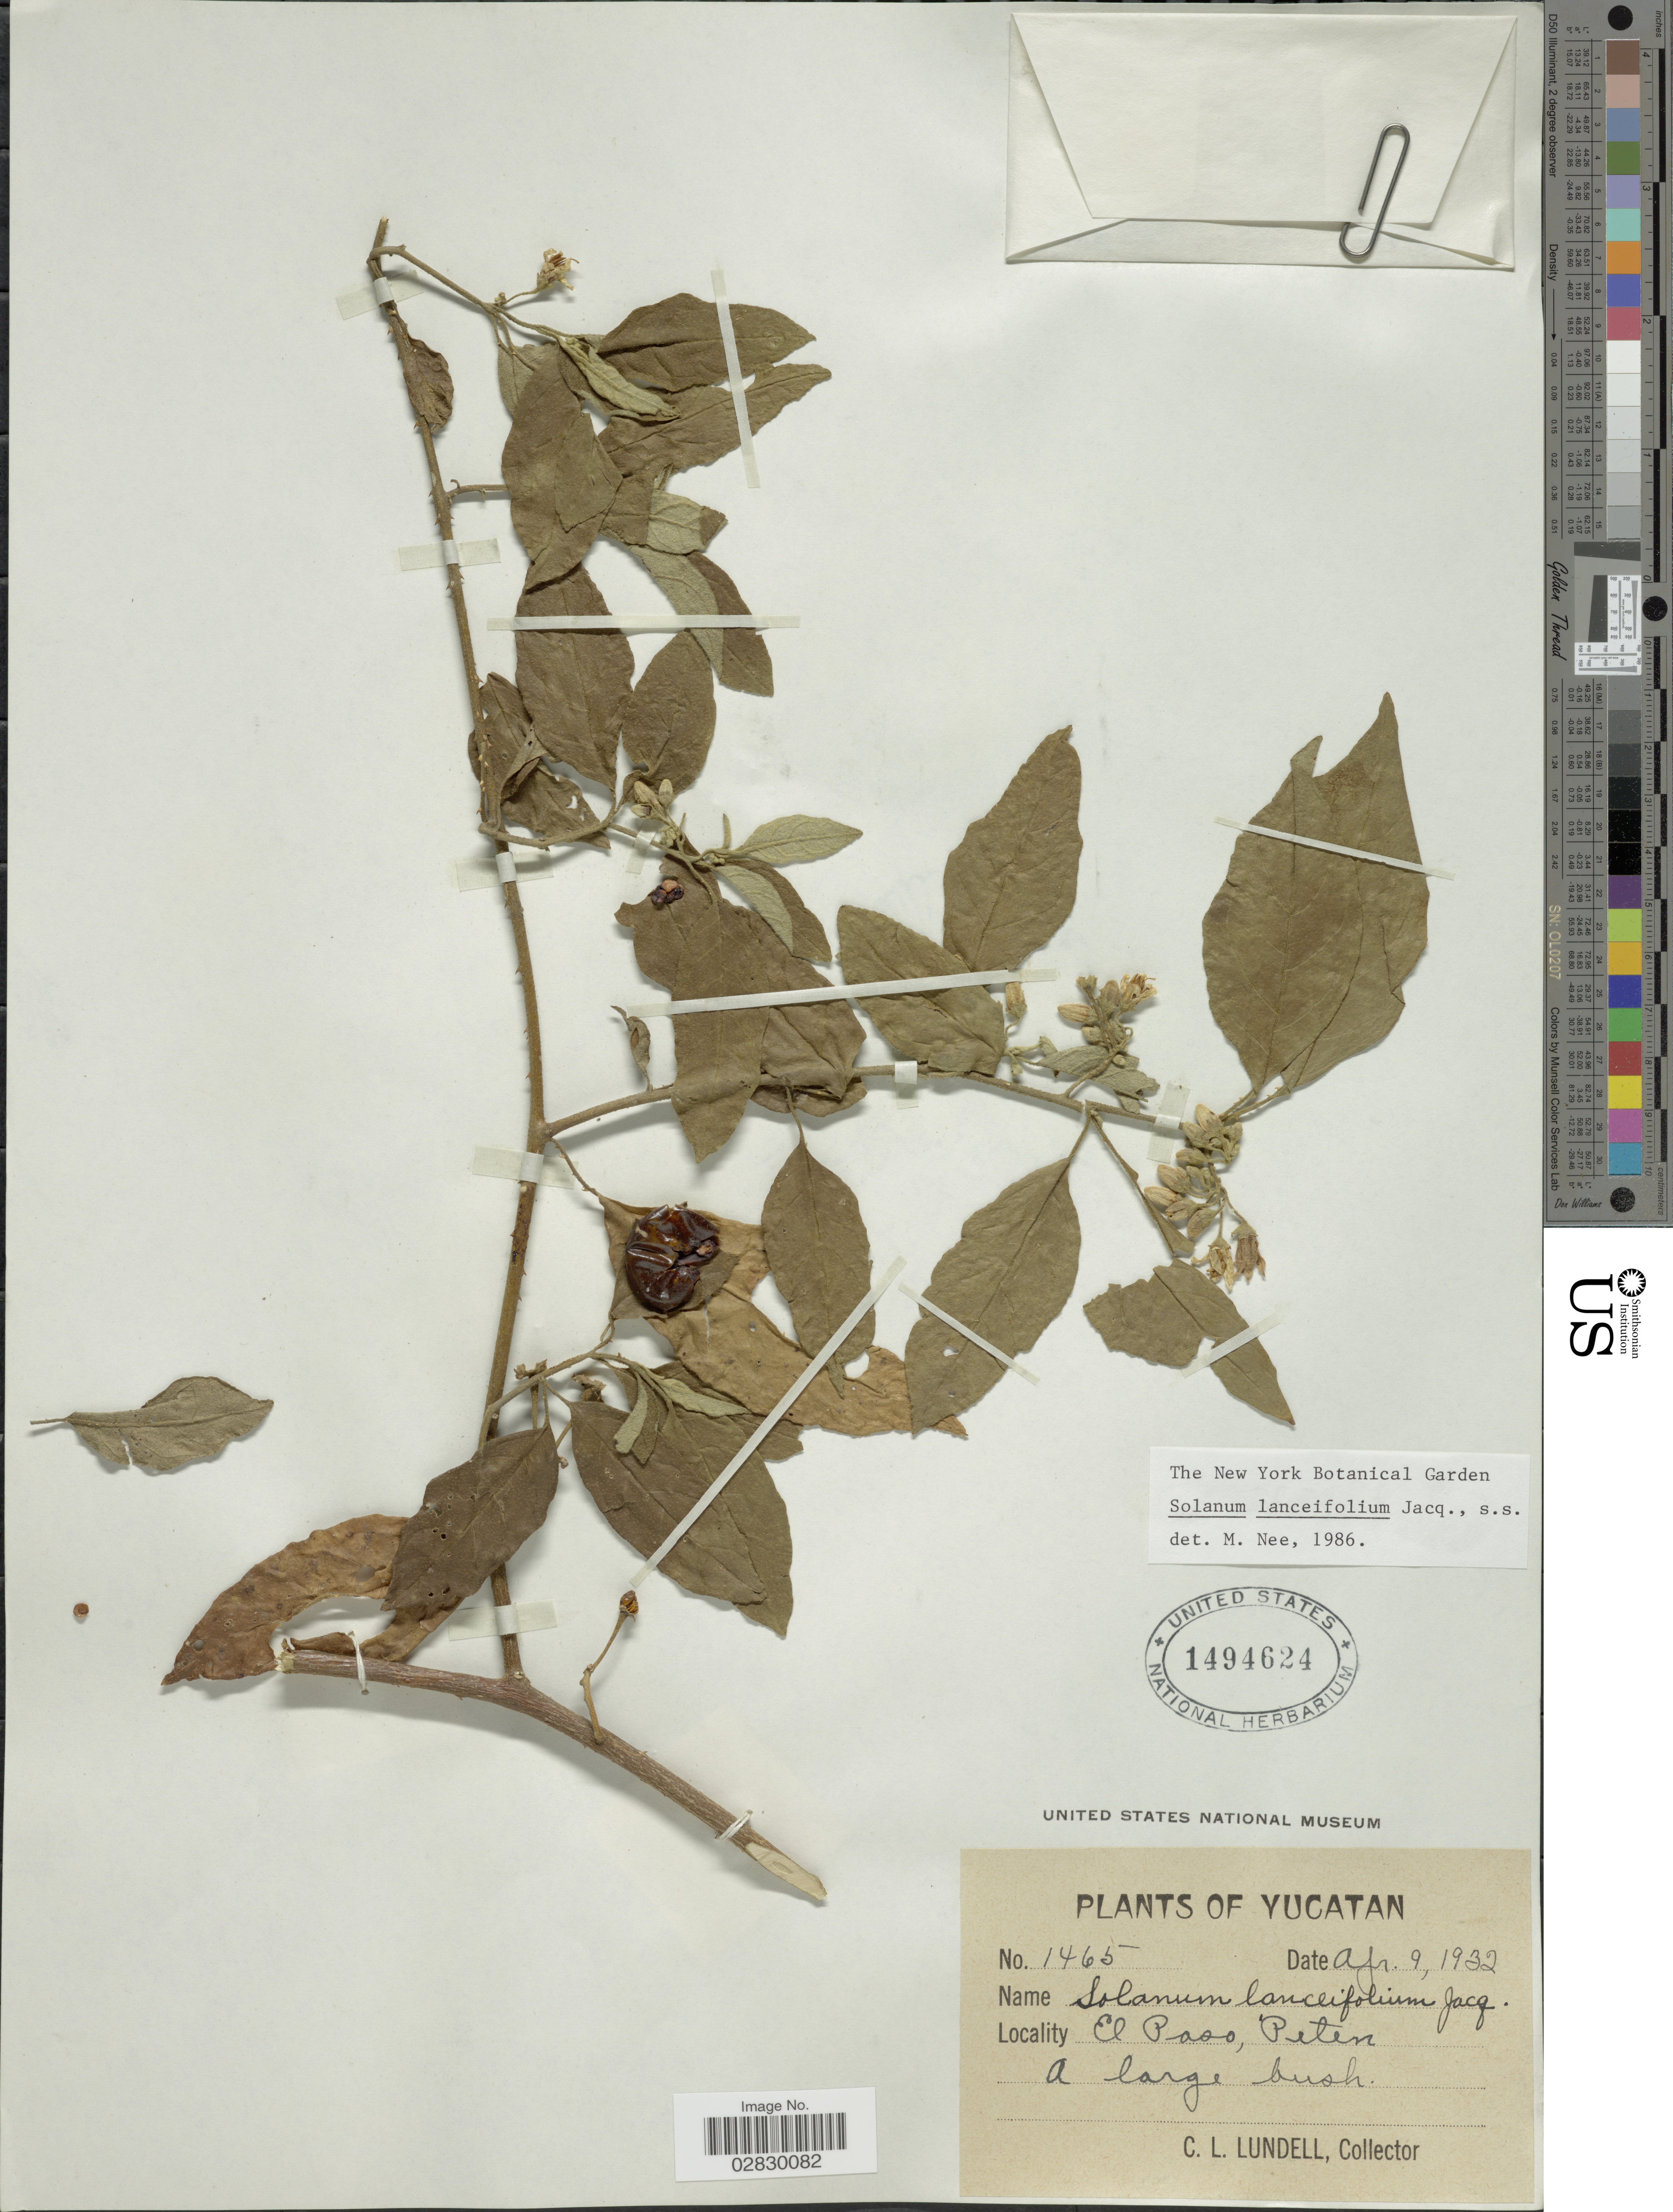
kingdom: Plantae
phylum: Tracheophyta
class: Magnoliopsida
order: Solanales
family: Solanaceae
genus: Solanum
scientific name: Solanum lanceifolium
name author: Jacq.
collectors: C. L. Lundell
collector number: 1465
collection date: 1932-04-09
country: Mexico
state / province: Yucatán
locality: El Paso, Peten.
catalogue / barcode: US 1494624